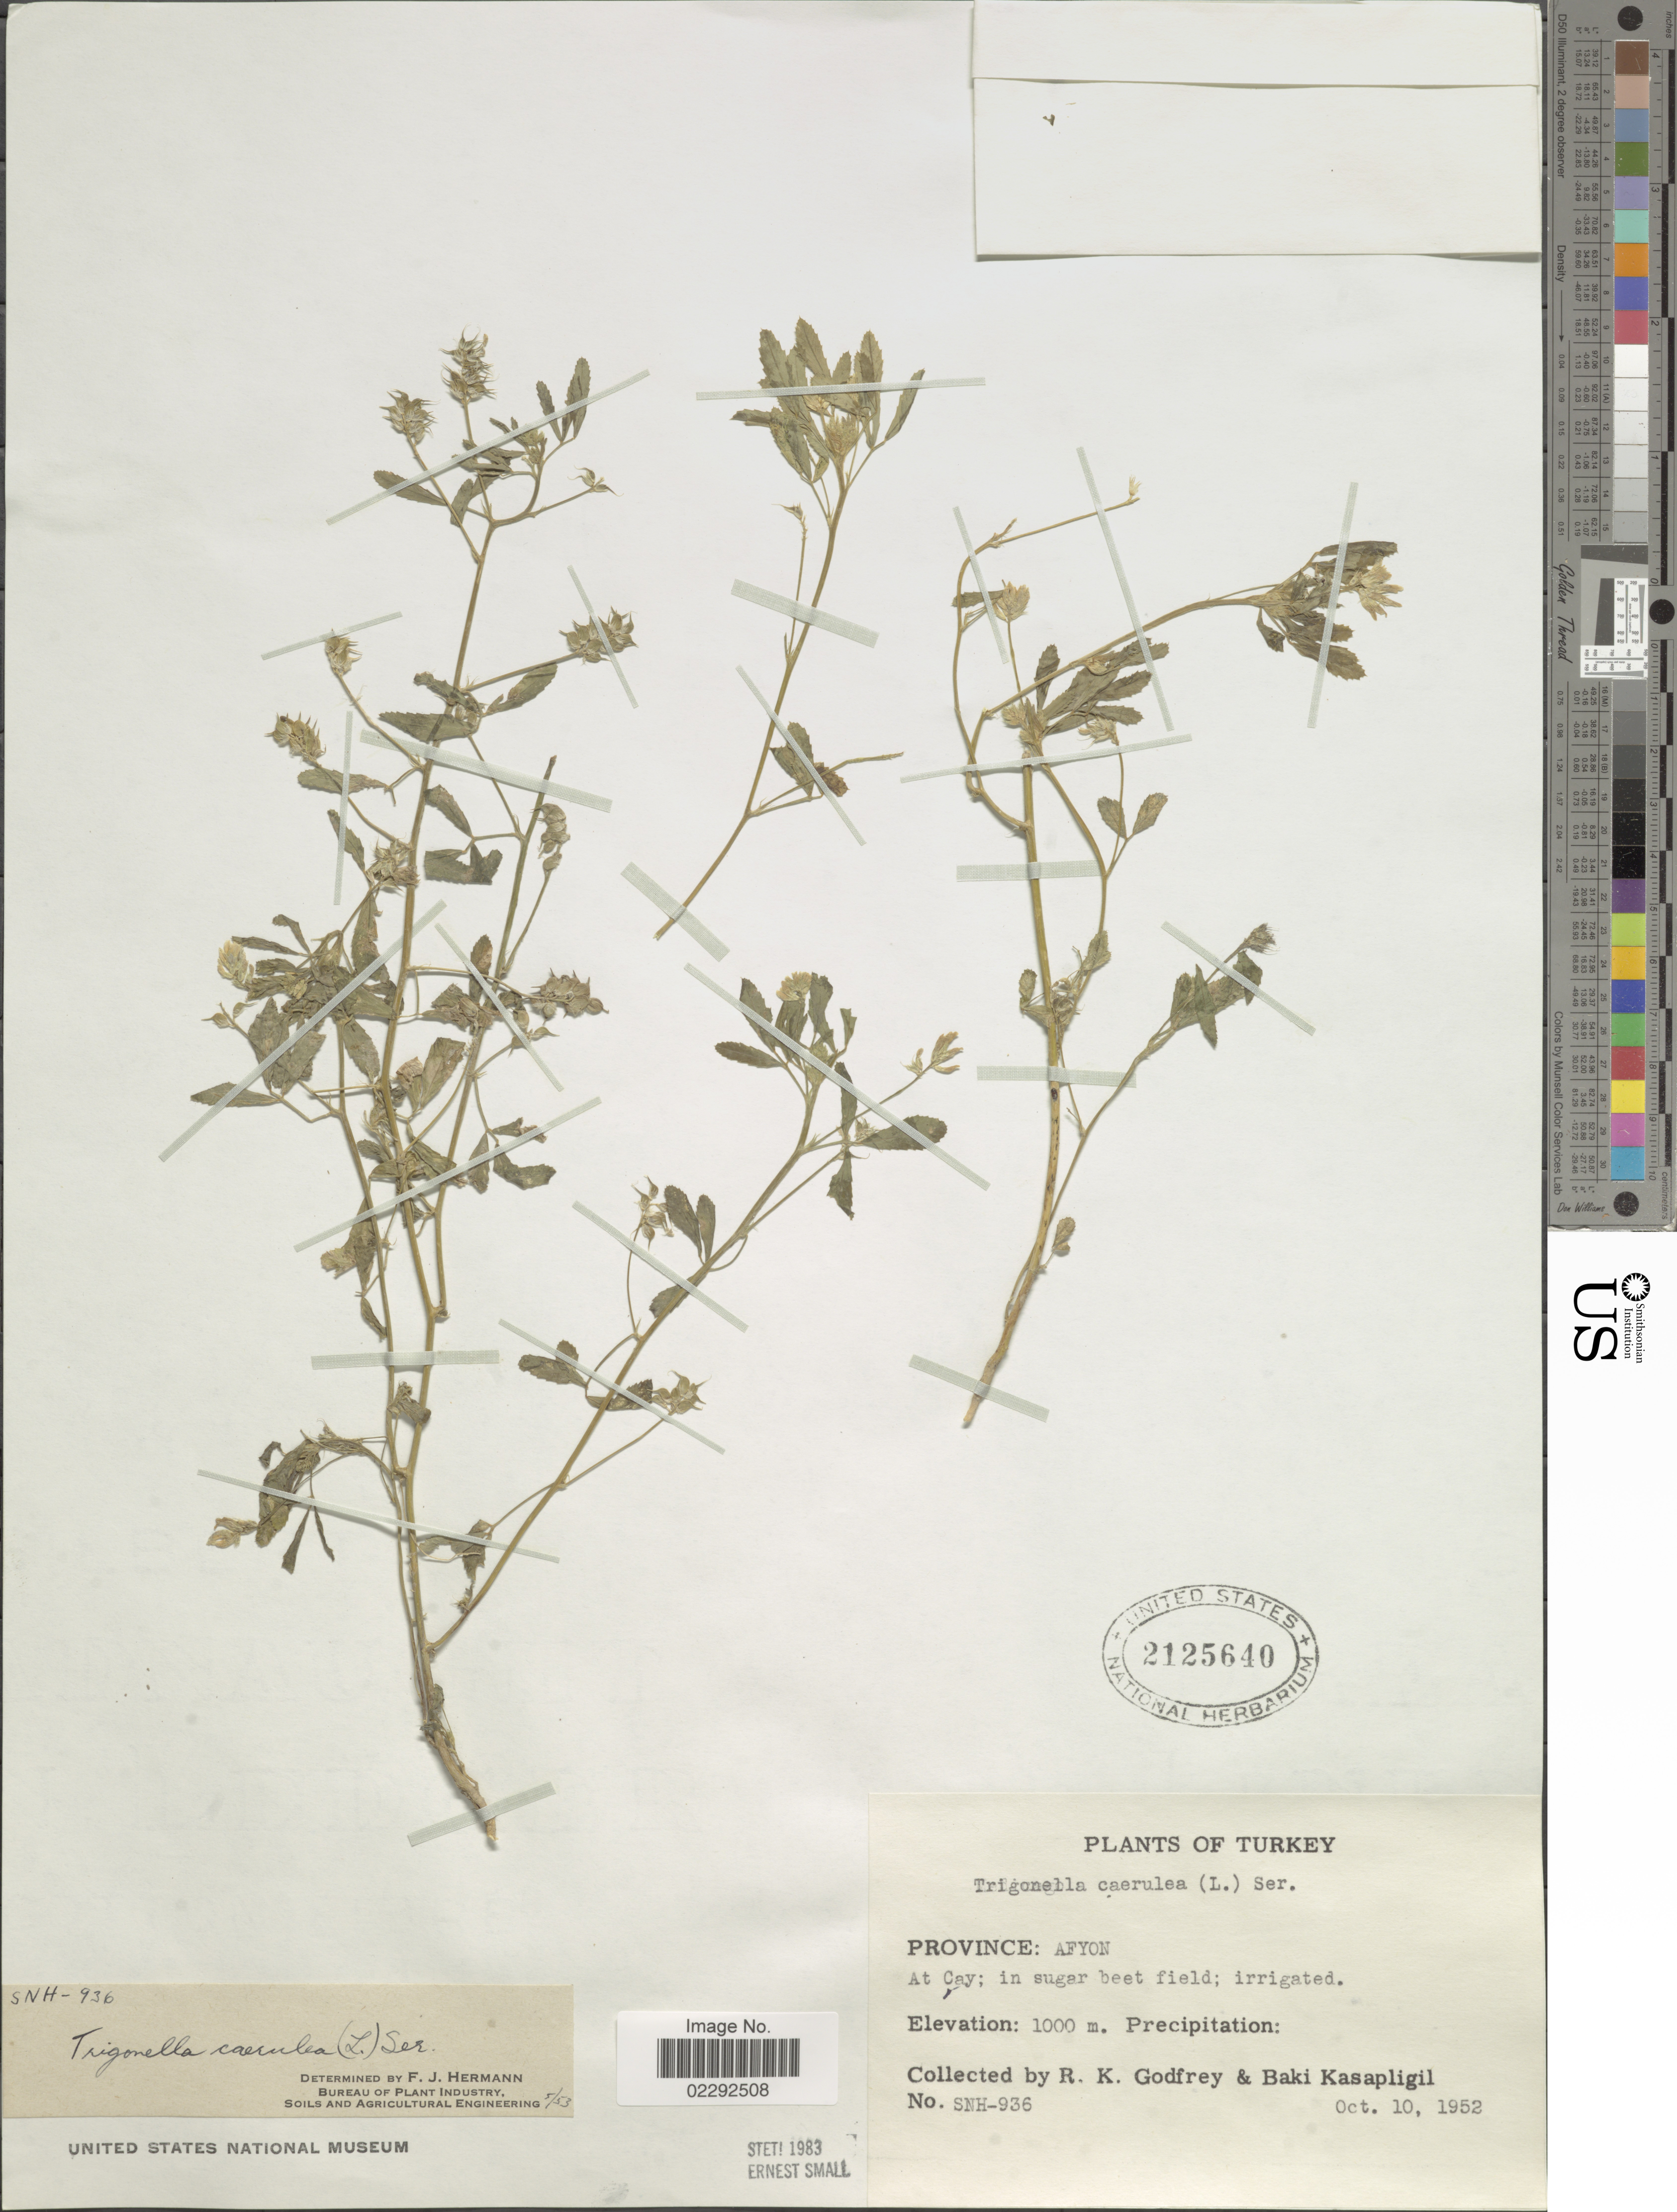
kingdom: Plantae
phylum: Tracheophyta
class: Magnoliopsida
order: Fabales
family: Fabaceae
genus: Trigonella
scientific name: Trigonella caerulea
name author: (L.) Ser.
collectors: R. K. Godfrey & B. Kasapligil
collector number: SNH-936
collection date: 1952-10-10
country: Turkey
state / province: Afyonkarahisar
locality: Province: Afyon. At Cay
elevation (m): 1000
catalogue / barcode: US 2125640